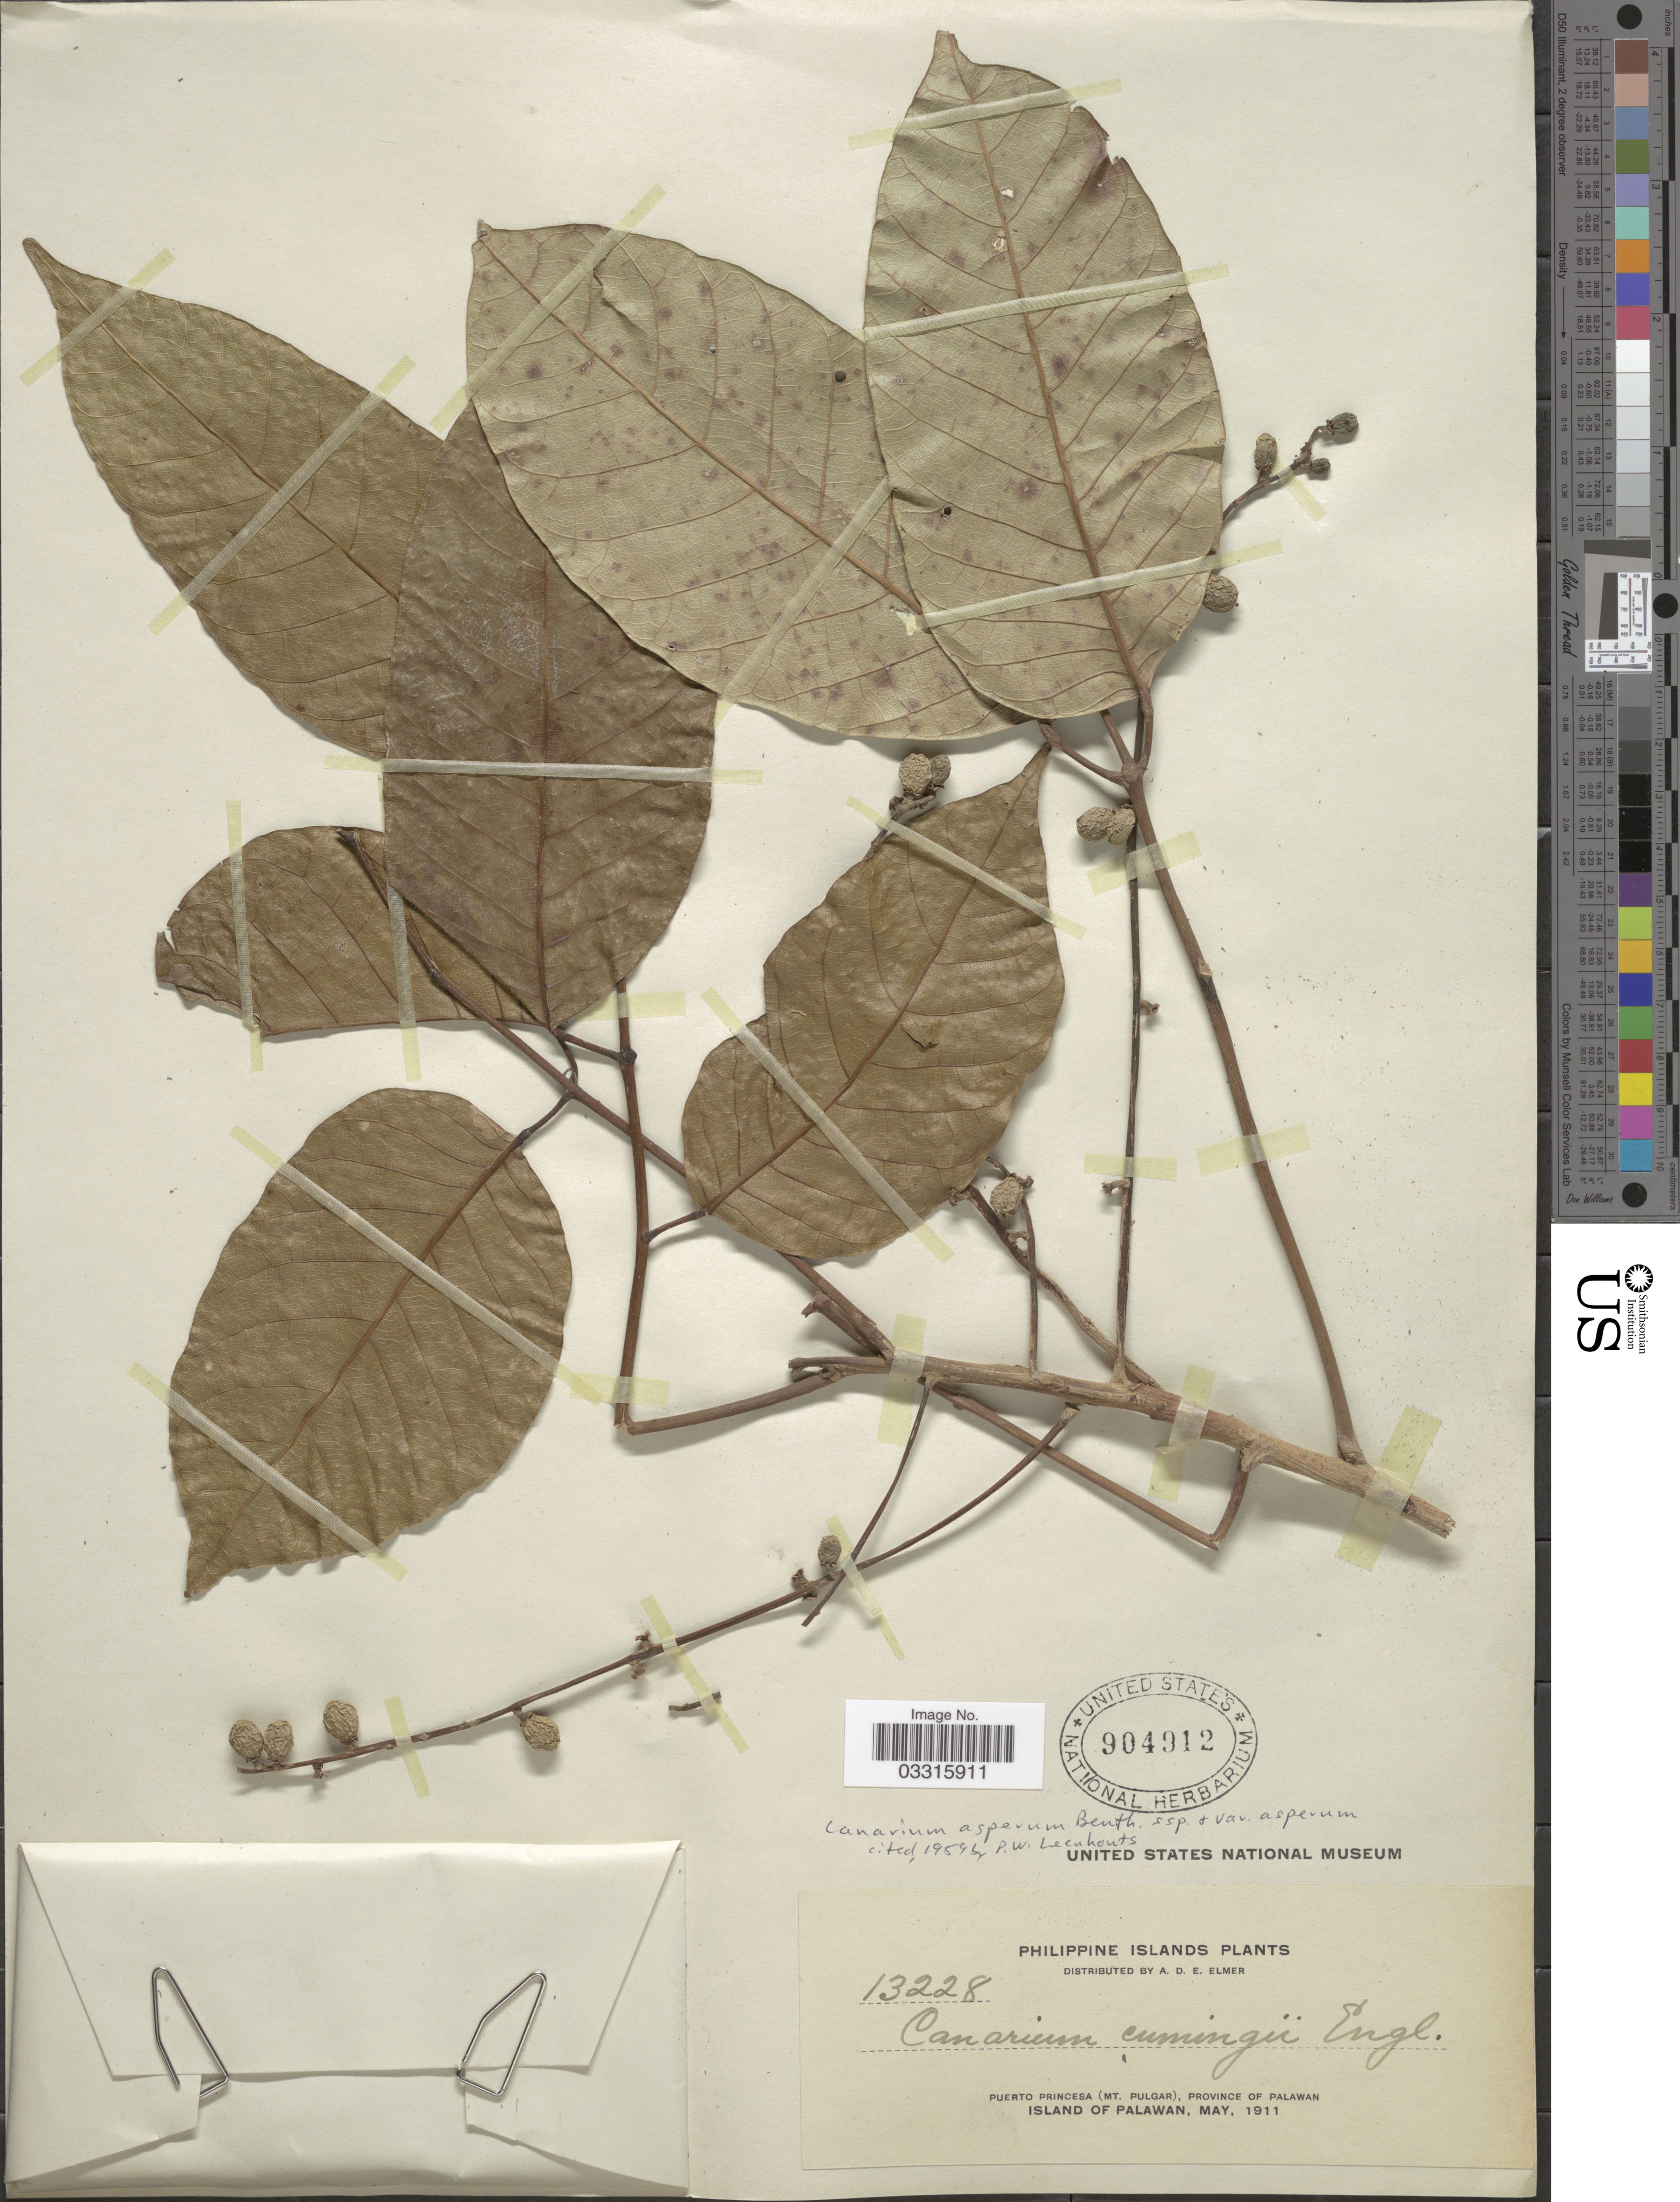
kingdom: Plantae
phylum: Tracheophyta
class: Magnoliopsida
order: Sapindales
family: Burseraceae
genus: Canarium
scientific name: Canarium asperum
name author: Benth.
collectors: A. D. E. Elmer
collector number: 13228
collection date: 1911-05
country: Philippines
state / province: Mimaropa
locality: Puerto Princesa (Mt. Pulgar), Province of Palawan, Island of Palawan.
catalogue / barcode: US 904912